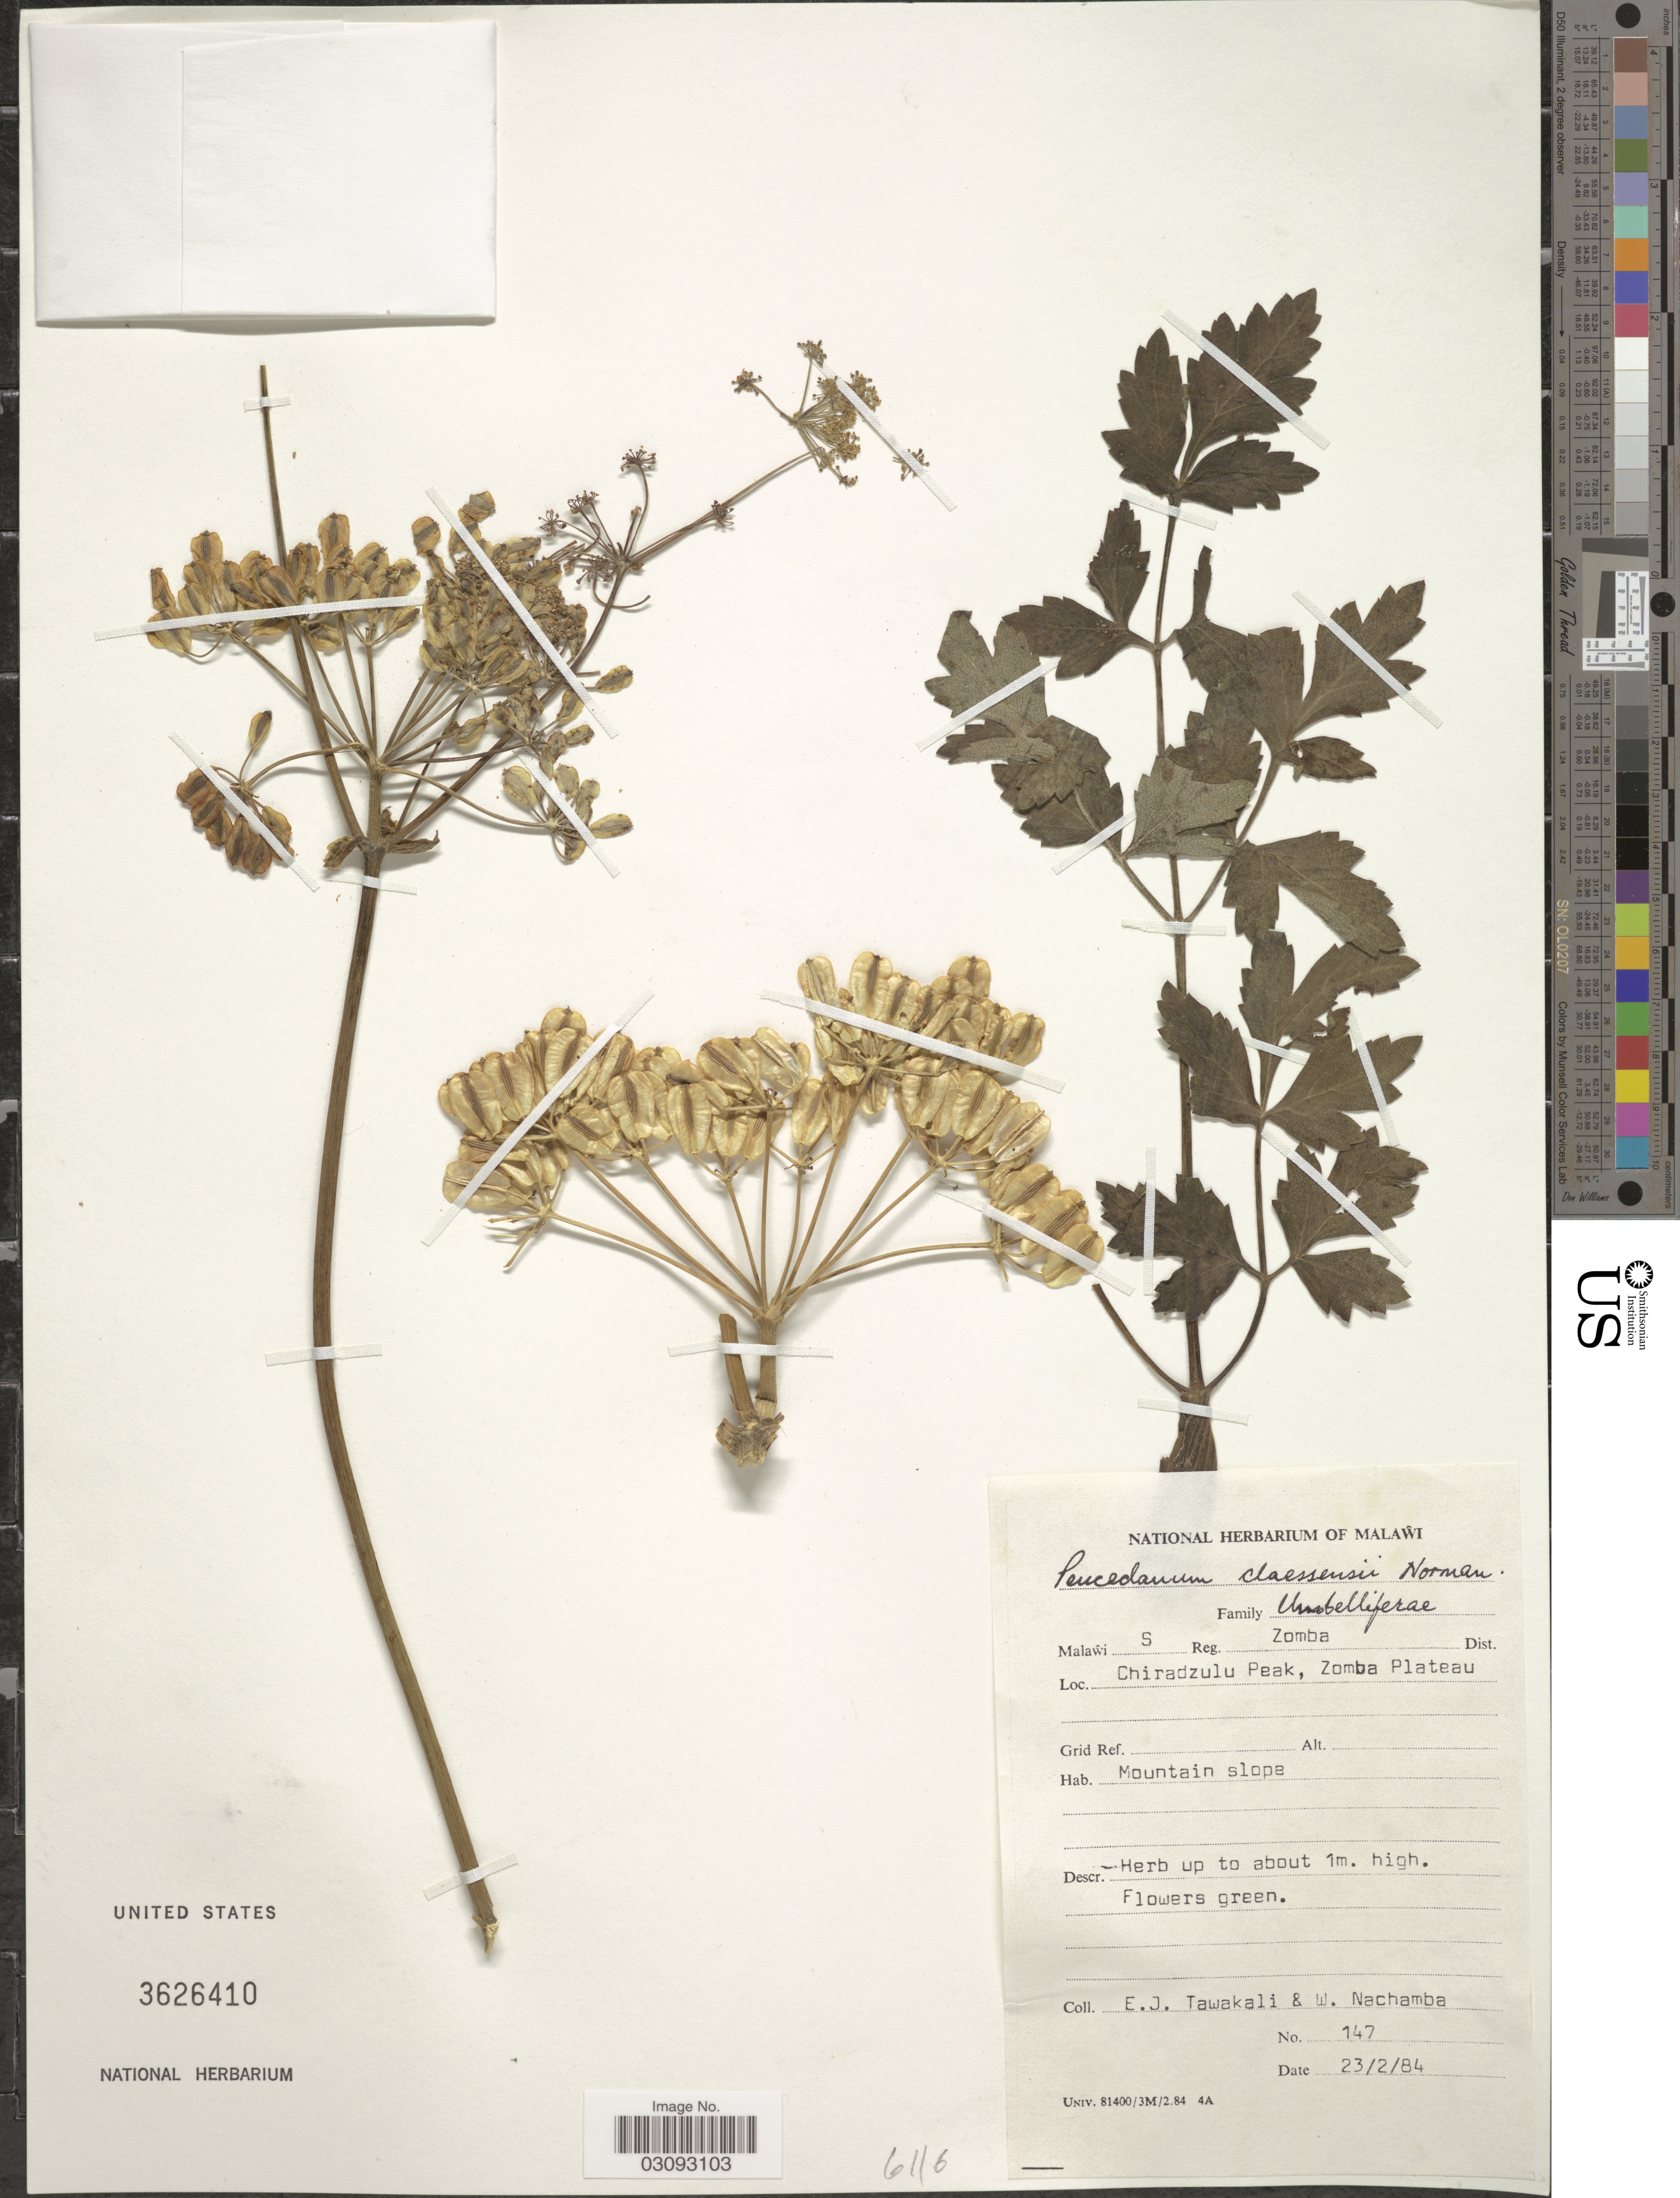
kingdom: Plantae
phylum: Tracheophyta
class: Magnoliopsida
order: Apiales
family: Apiaceae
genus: Peucedanum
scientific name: Peucedanum claessensii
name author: C. Norman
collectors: E. Tawakali & W. Nachamba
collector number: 147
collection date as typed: Transcribed d/m/y: 23/2/84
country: Malawi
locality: Malawi S Reg. Zomba Dist. Chiradzulu Peak, Zomba Plateau.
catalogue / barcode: US 3626410